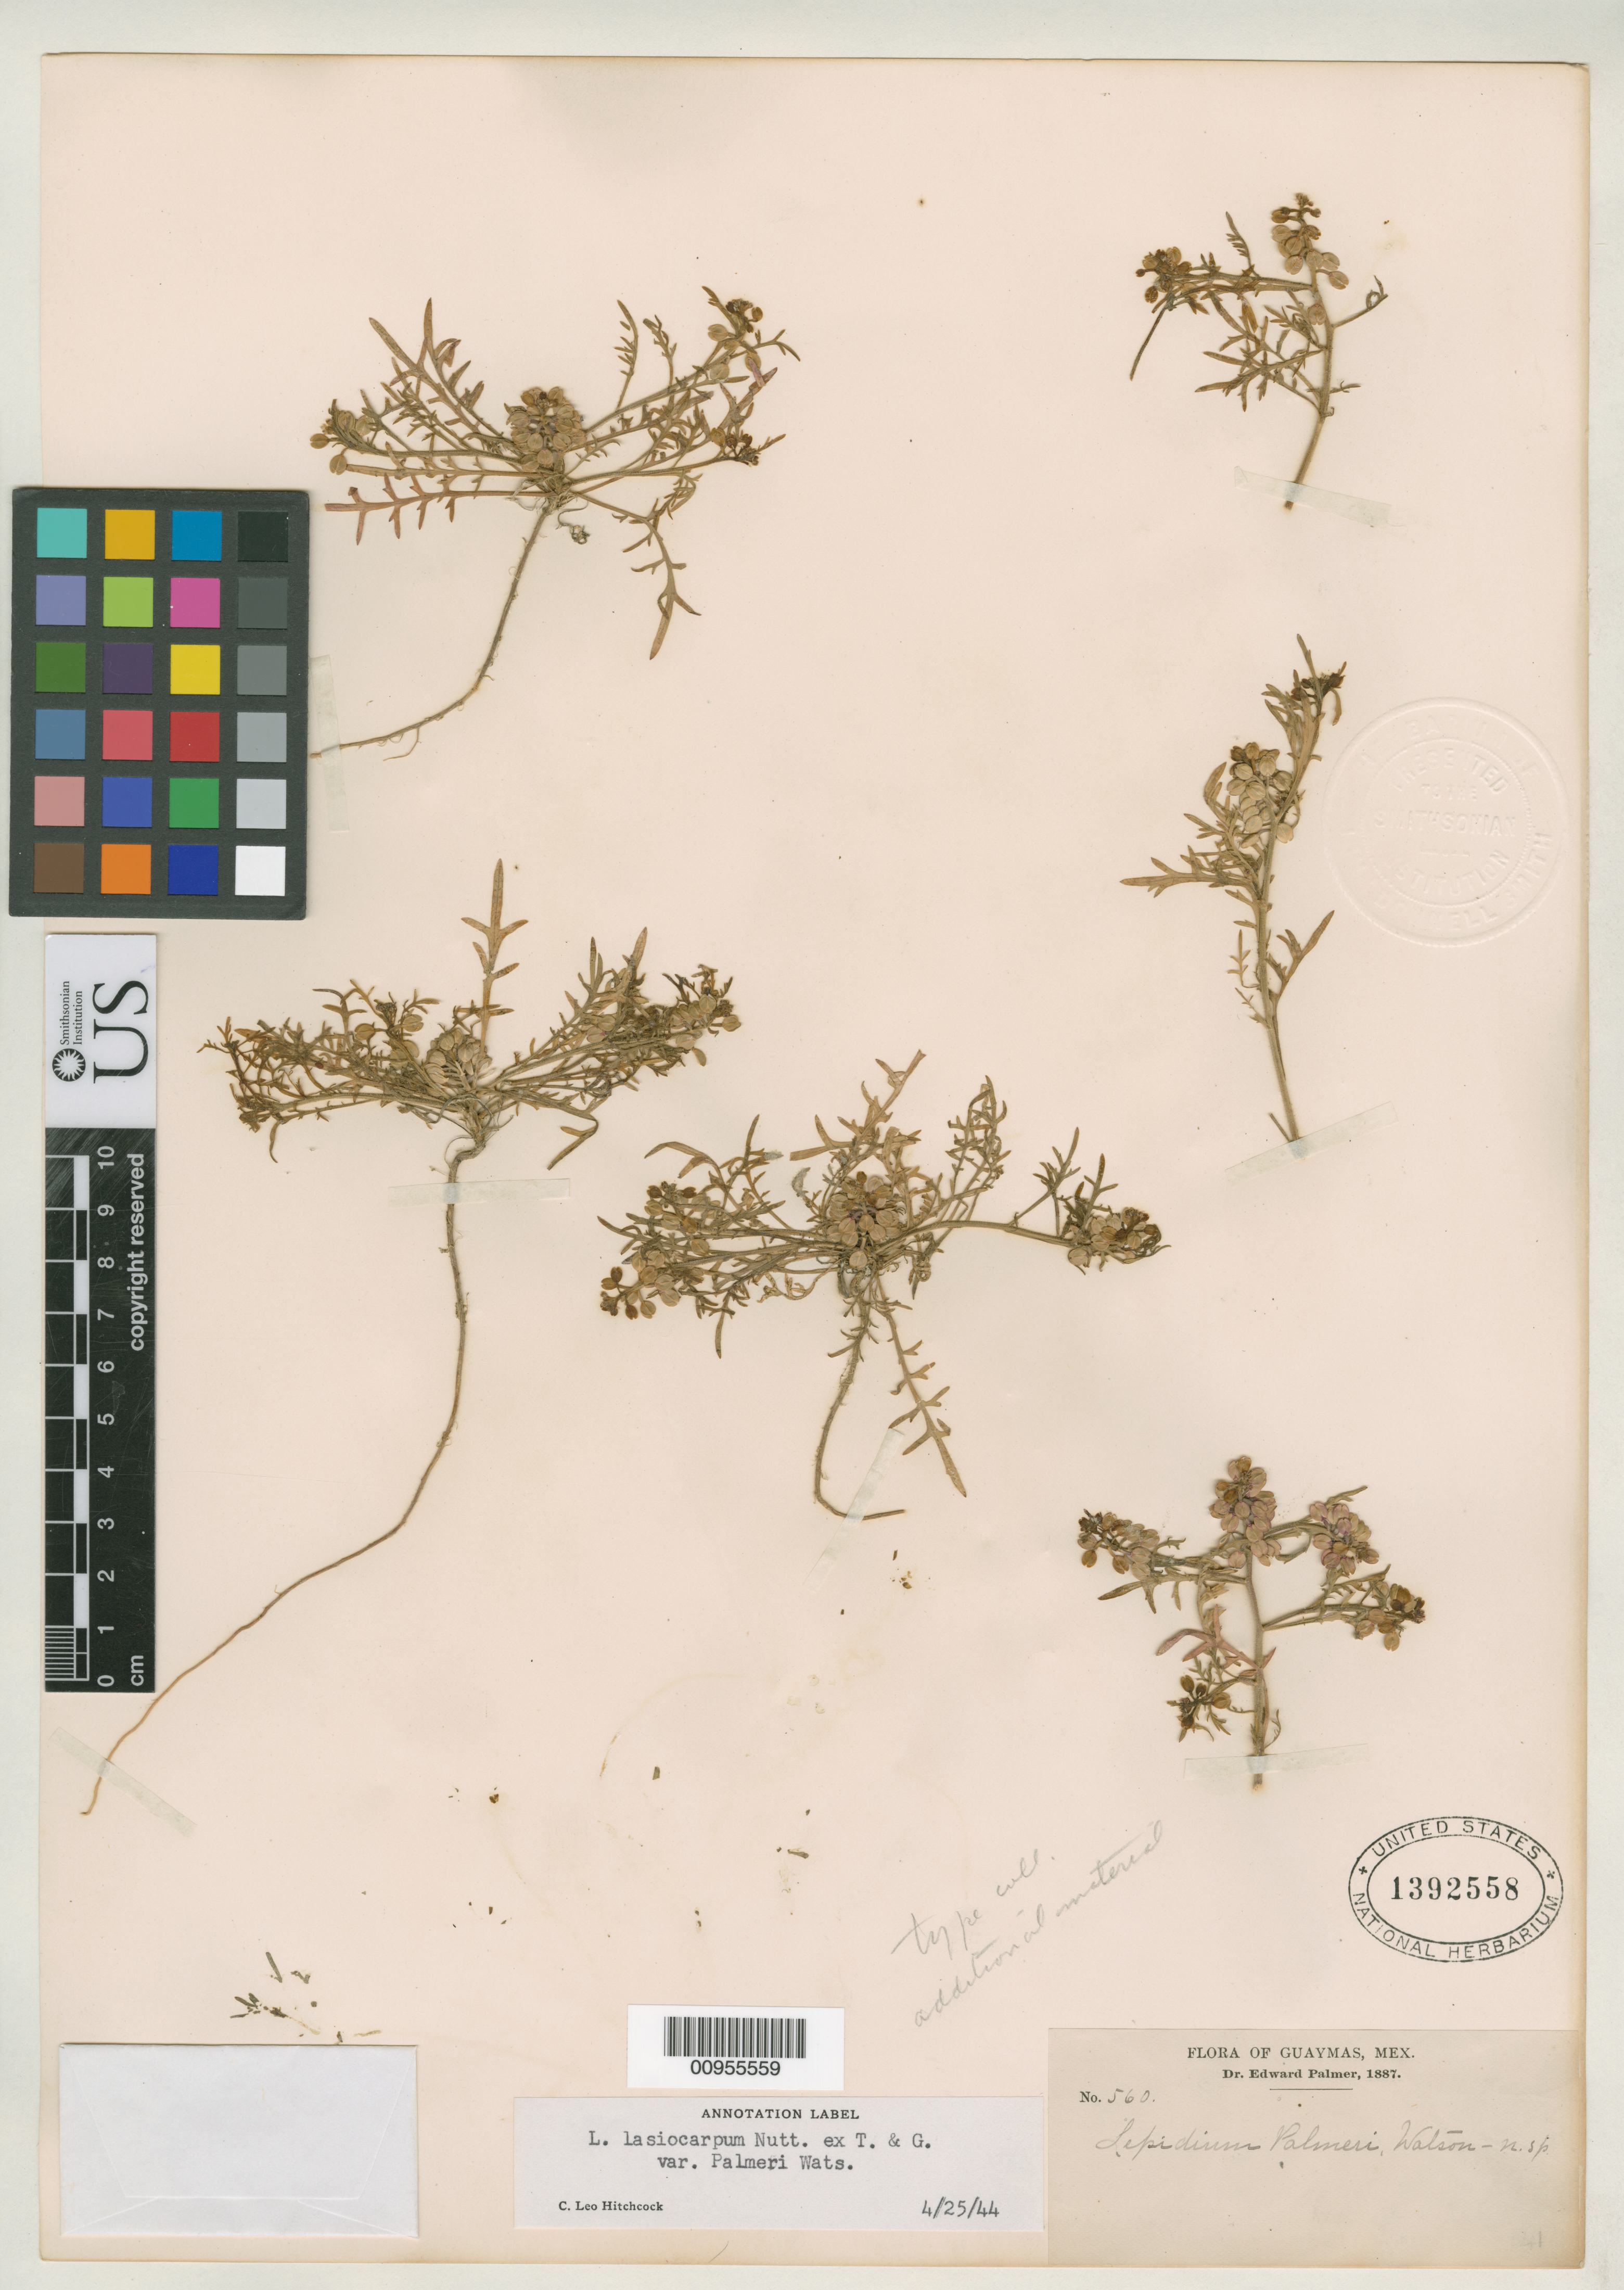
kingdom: Plantae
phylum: Tracheophyta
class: Magnoliopsida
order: Brassicales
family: Brassicaceae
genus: Lepidium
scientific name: Lepidium palmeri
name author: S. Watson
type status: Possible Type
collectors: E. Palmer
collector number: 560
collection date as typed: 1887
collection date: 1887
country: Mexico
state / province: Sonora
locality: Guaymas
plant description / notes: Type collection locality is Baja California, Los Angeles Bay as cited by Hitchcock (1945).; Specimen ex John Donnell Smith herbarium.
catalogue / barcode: US 1392558